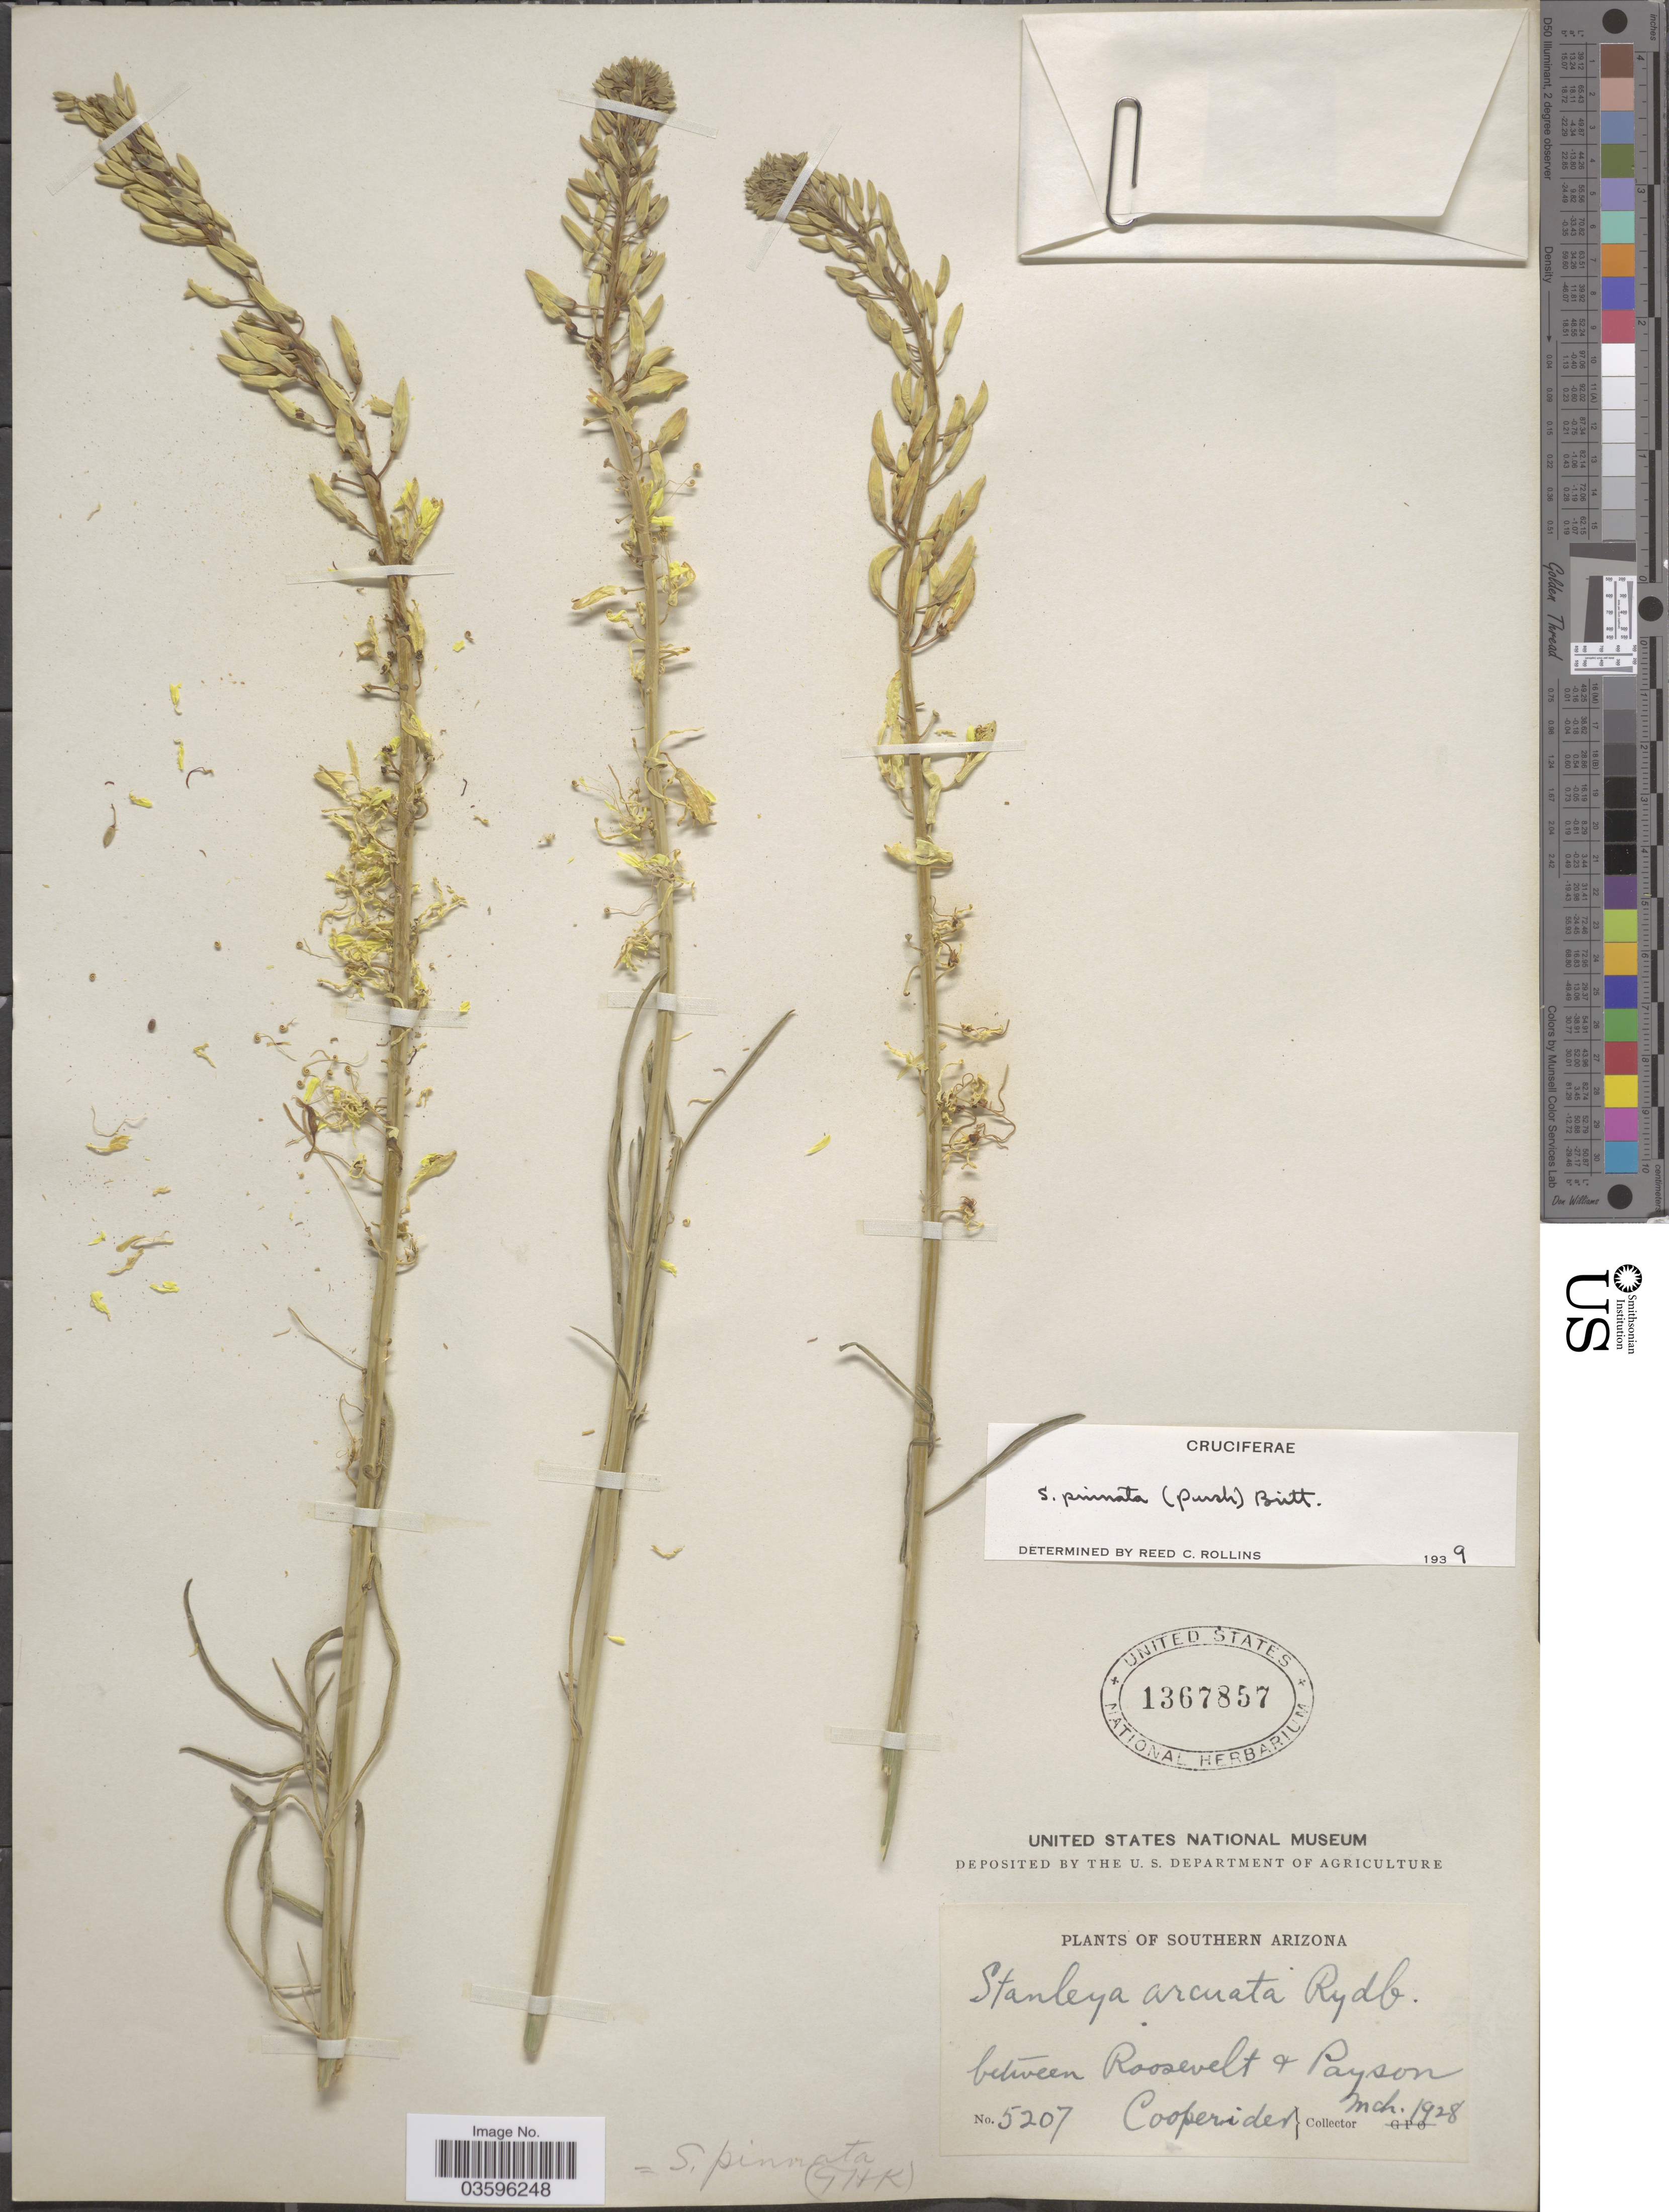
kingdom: Plantae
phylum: Tracheophyta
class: Magnoliopsida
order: Brassicales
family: Brassicaceae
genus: Stanleya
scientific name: Stanleya pinnata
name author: (Pursh) Britton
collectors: Cooperider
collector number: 5207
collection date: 1928-03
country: United States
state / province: Arizona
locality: Southern Arizona. Between Roosevelt & Payson.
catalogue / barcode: US 1367857